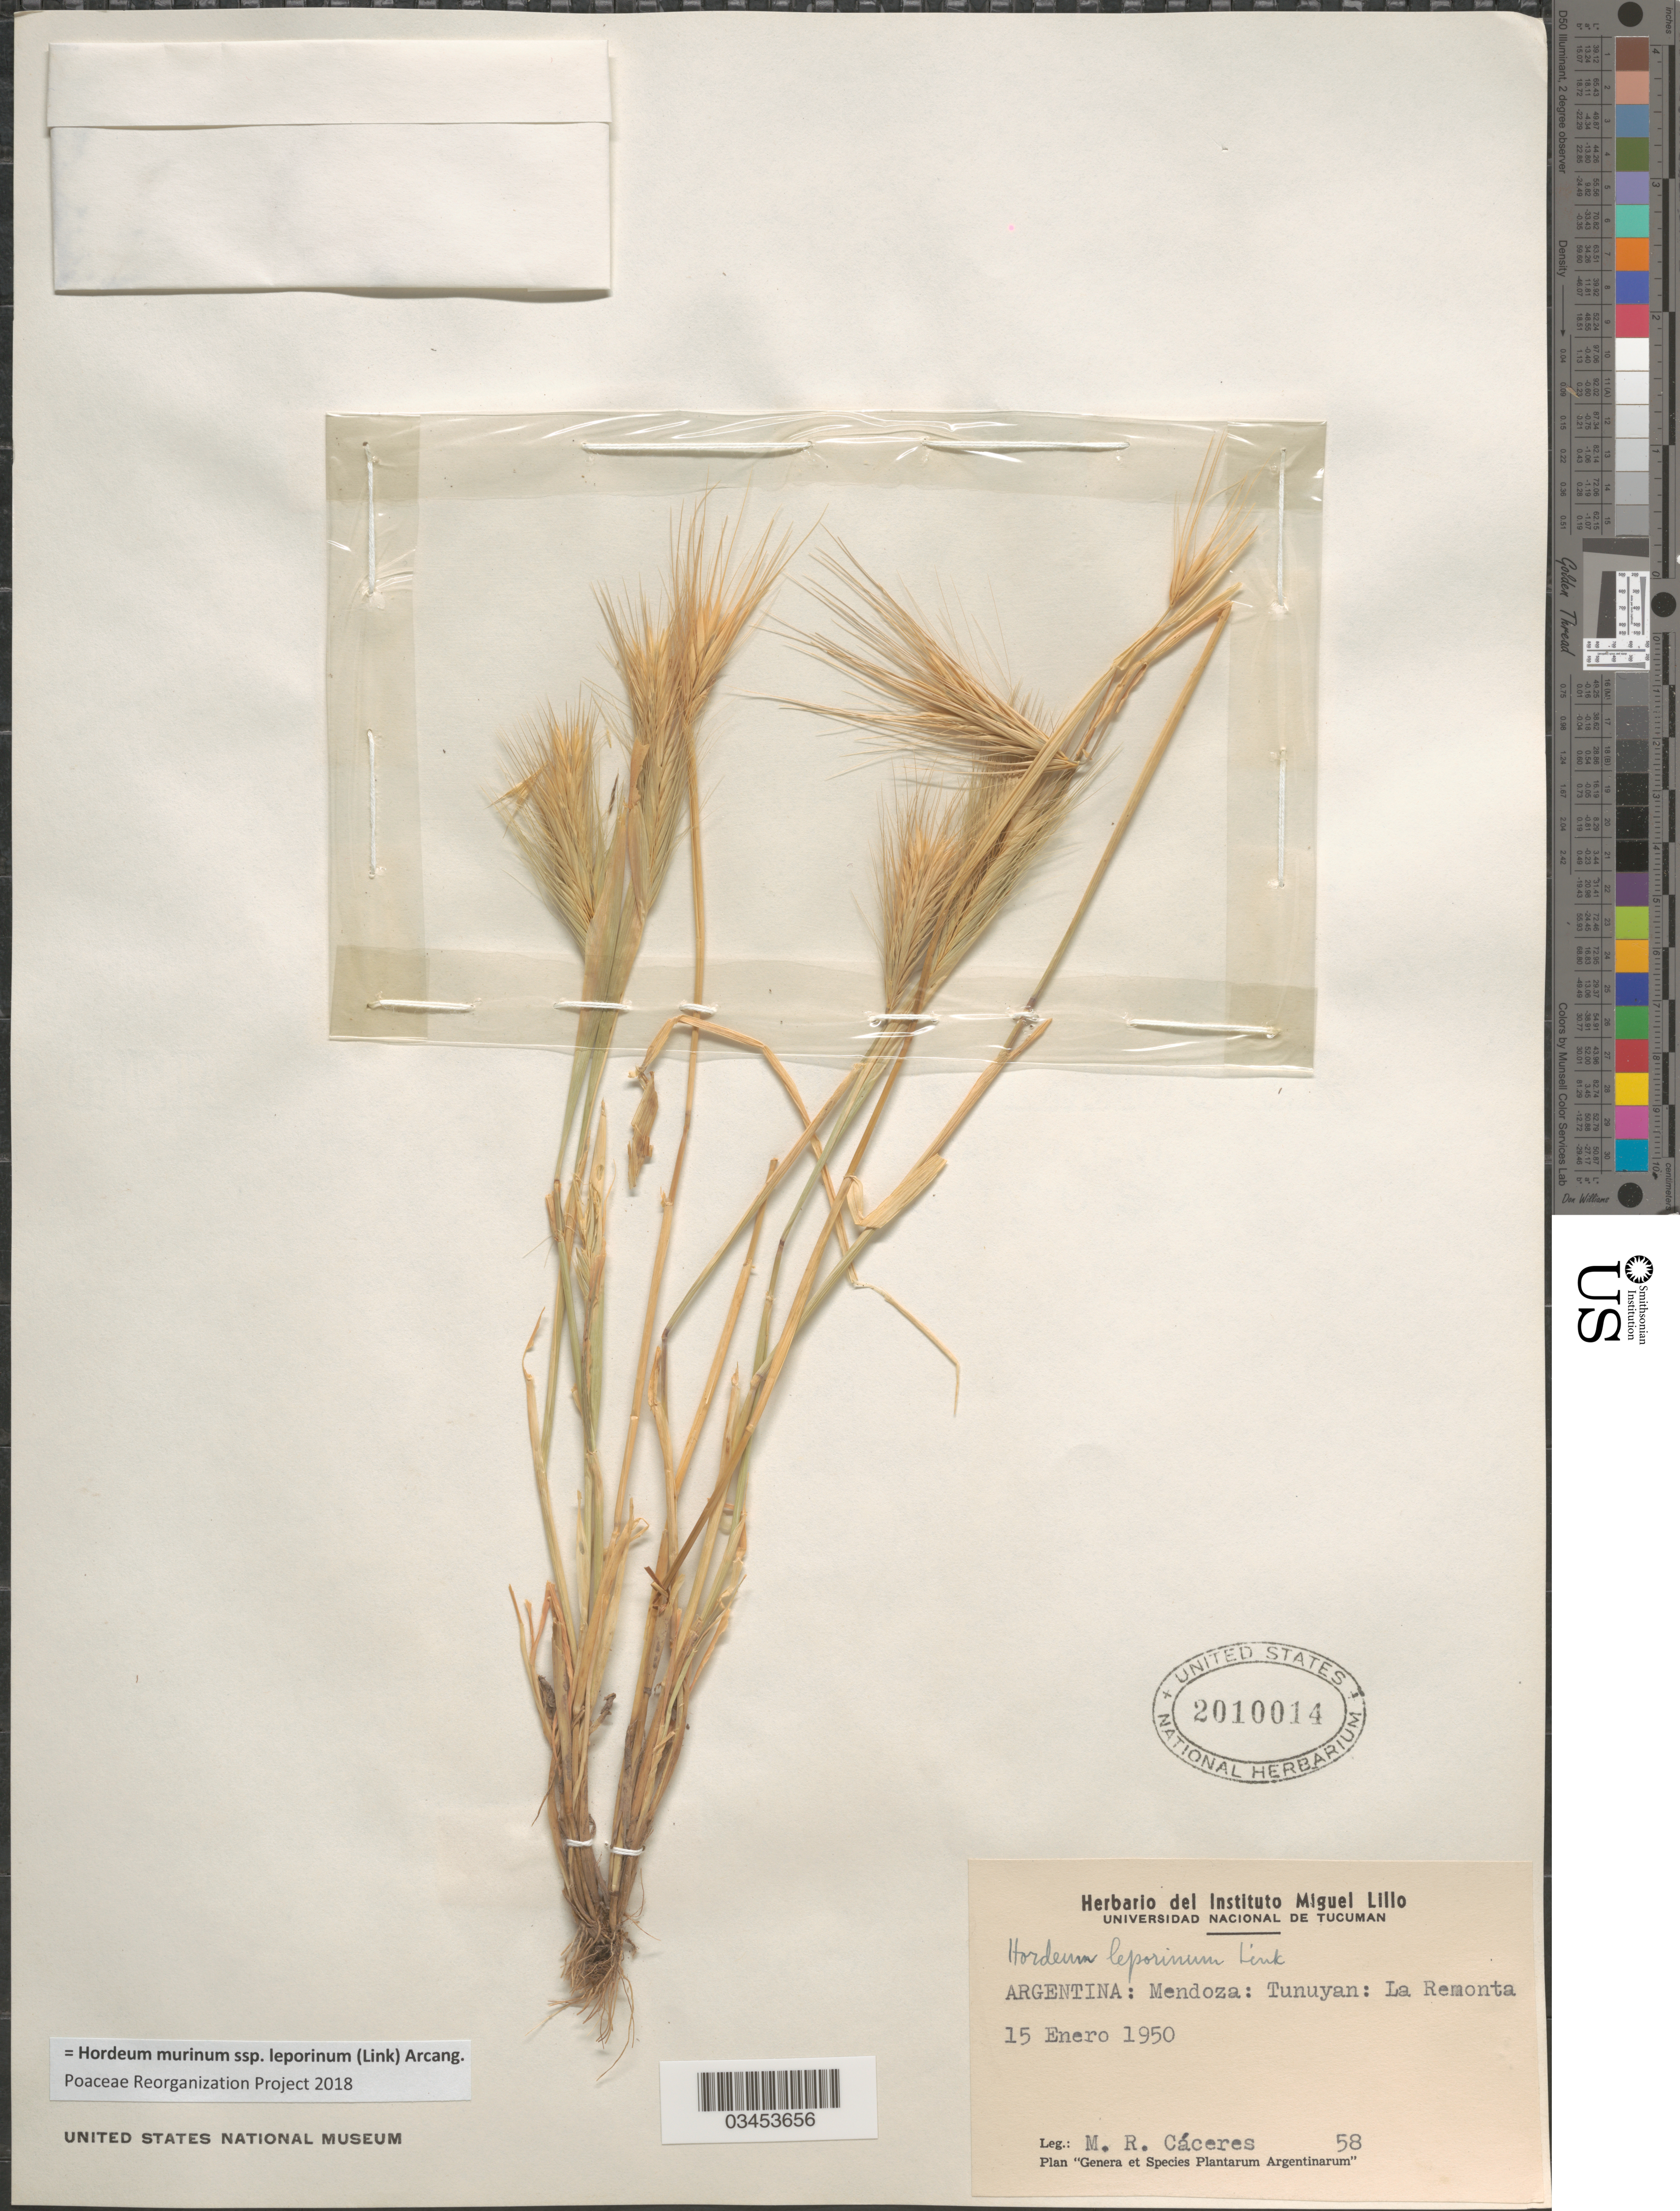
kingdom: Plantae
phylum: Tracheophyta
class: Liliopsida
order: Poales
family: Poaceae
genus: Hordeum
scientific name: Hordeum murinum subsp. leporinum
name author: (Link) Arcang.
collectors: M. R. Caceres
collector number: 58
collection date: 1950-01-15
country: Argentina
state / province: Mendoza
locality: Tunuyan: La Remonta.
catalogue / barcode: US 2010014